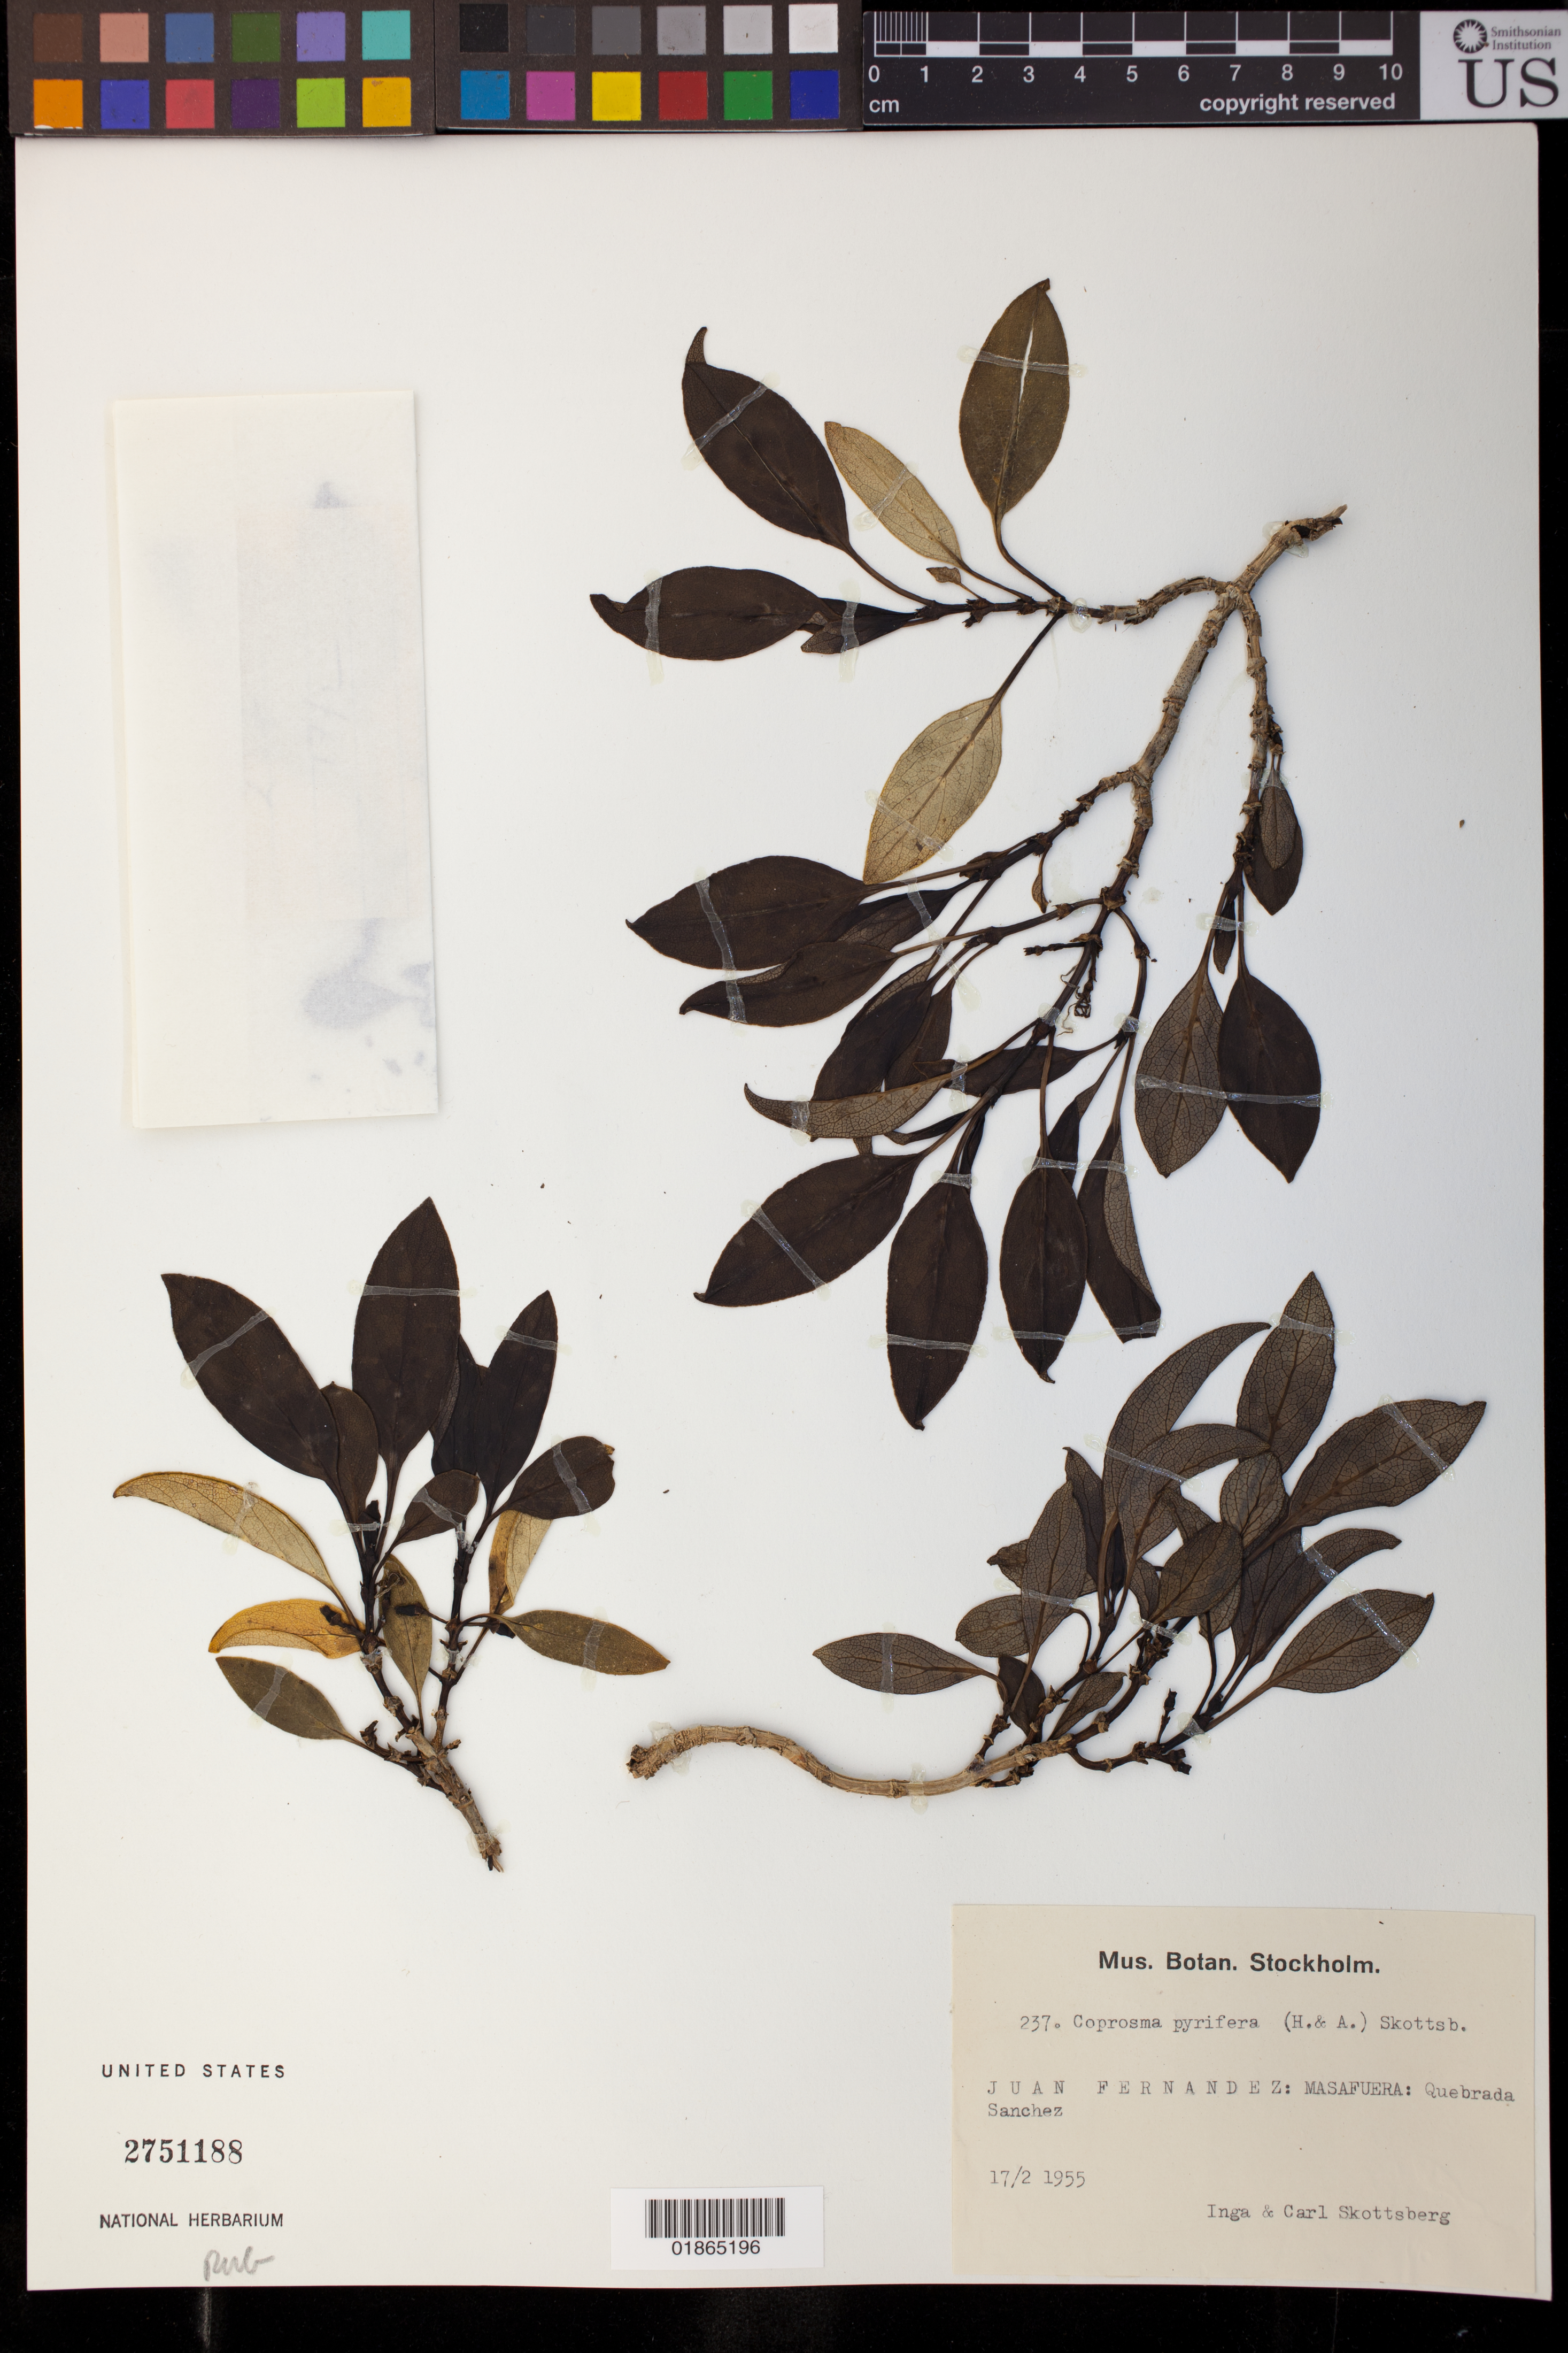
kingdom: Plantae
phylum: Tracheophyta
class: Magnoliopsida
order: Gentianales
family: Rubiaceae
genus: Coprosma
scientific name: Coprosma pyrifolia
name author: (Hook. & Arn.) Skottsb.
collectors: I. Skottsberg & C. Skottsberg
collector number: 237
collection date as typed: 17/2 1955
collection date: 1955-02-17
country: Chile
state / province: Valparaíso (V)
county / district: Juan Fernandez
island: Mas Afuera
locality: Juan Fernandez: Masafuera: Quebrada Sanchez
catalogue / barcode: US 2751188